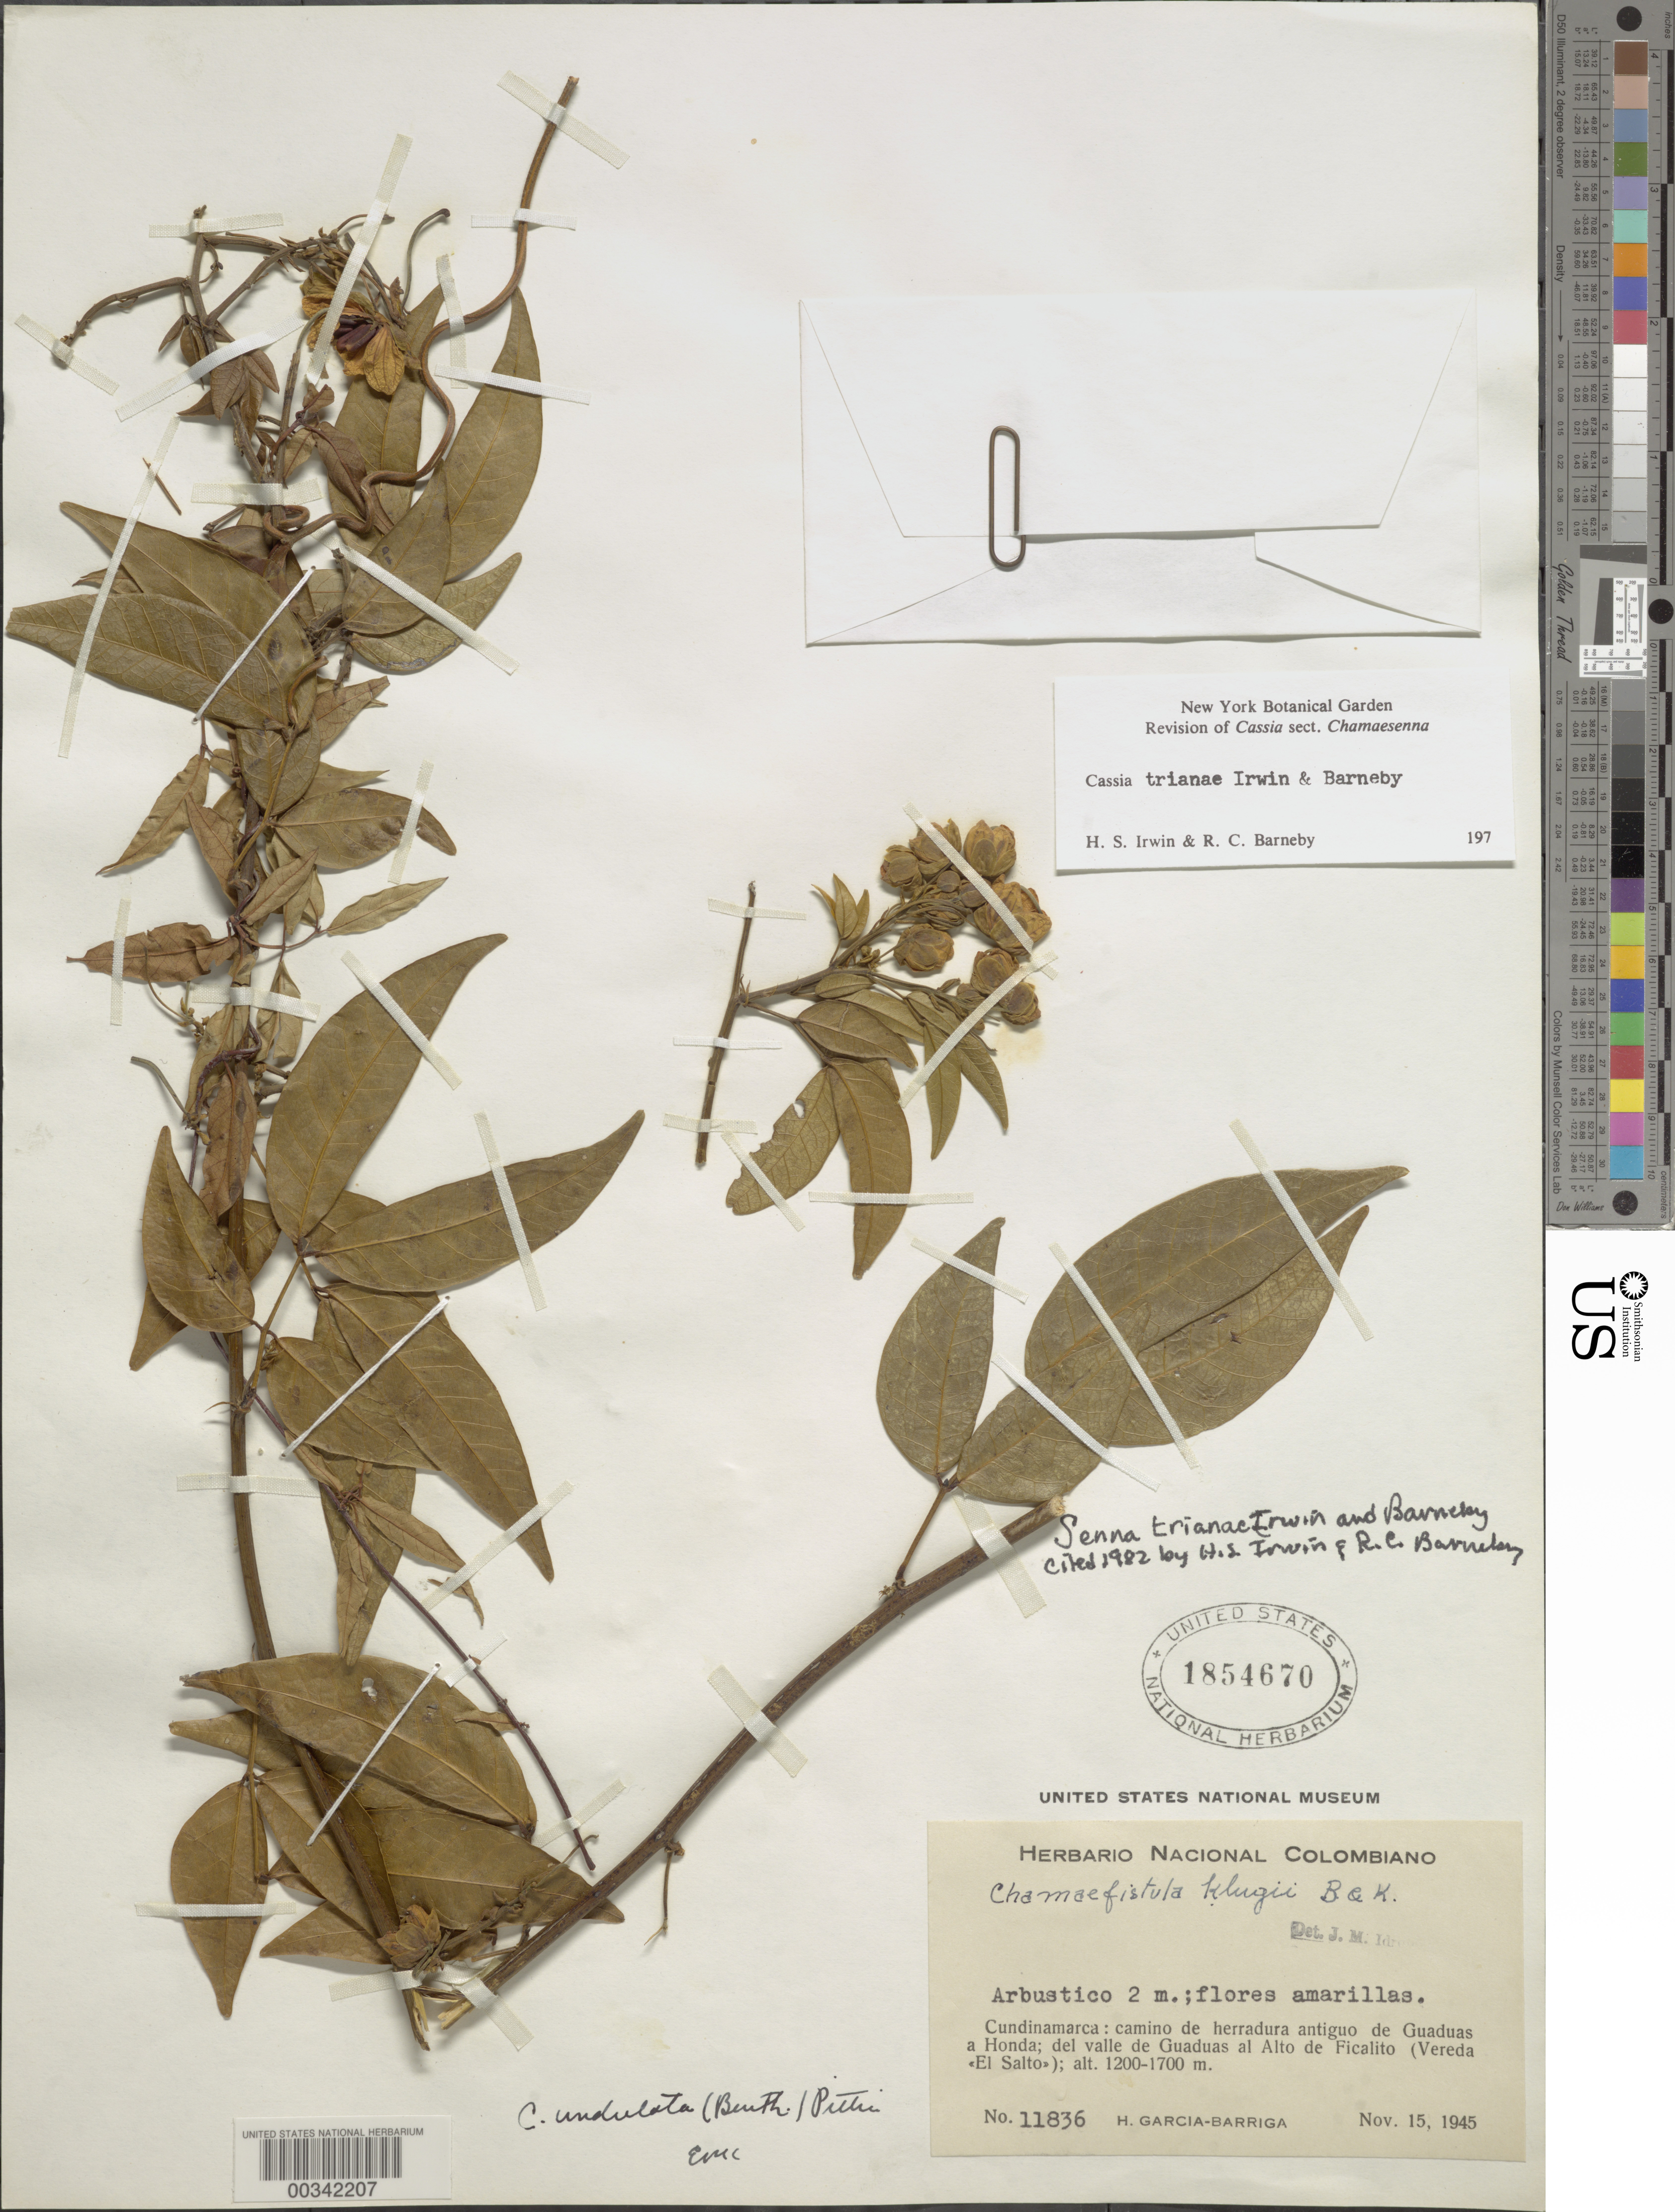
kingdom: Plantae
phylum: Tracheophyta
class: Magnoliopsida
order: Fabales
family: Fabaceae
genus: Senna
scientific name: Senna trianae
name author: H.S. Irwin & Barneby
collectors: H. García Barriga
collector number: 11836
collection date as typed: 15 Nov 1945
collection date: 1945-11-15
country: Colombia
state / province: Cundinamarca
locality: Camino de Herradura Antiguo de Guaduas a Honda; del Valle de Guaduas al Alto de Ficalito, Vereda "el Salto"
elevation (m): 1200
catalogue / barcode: US 1854670